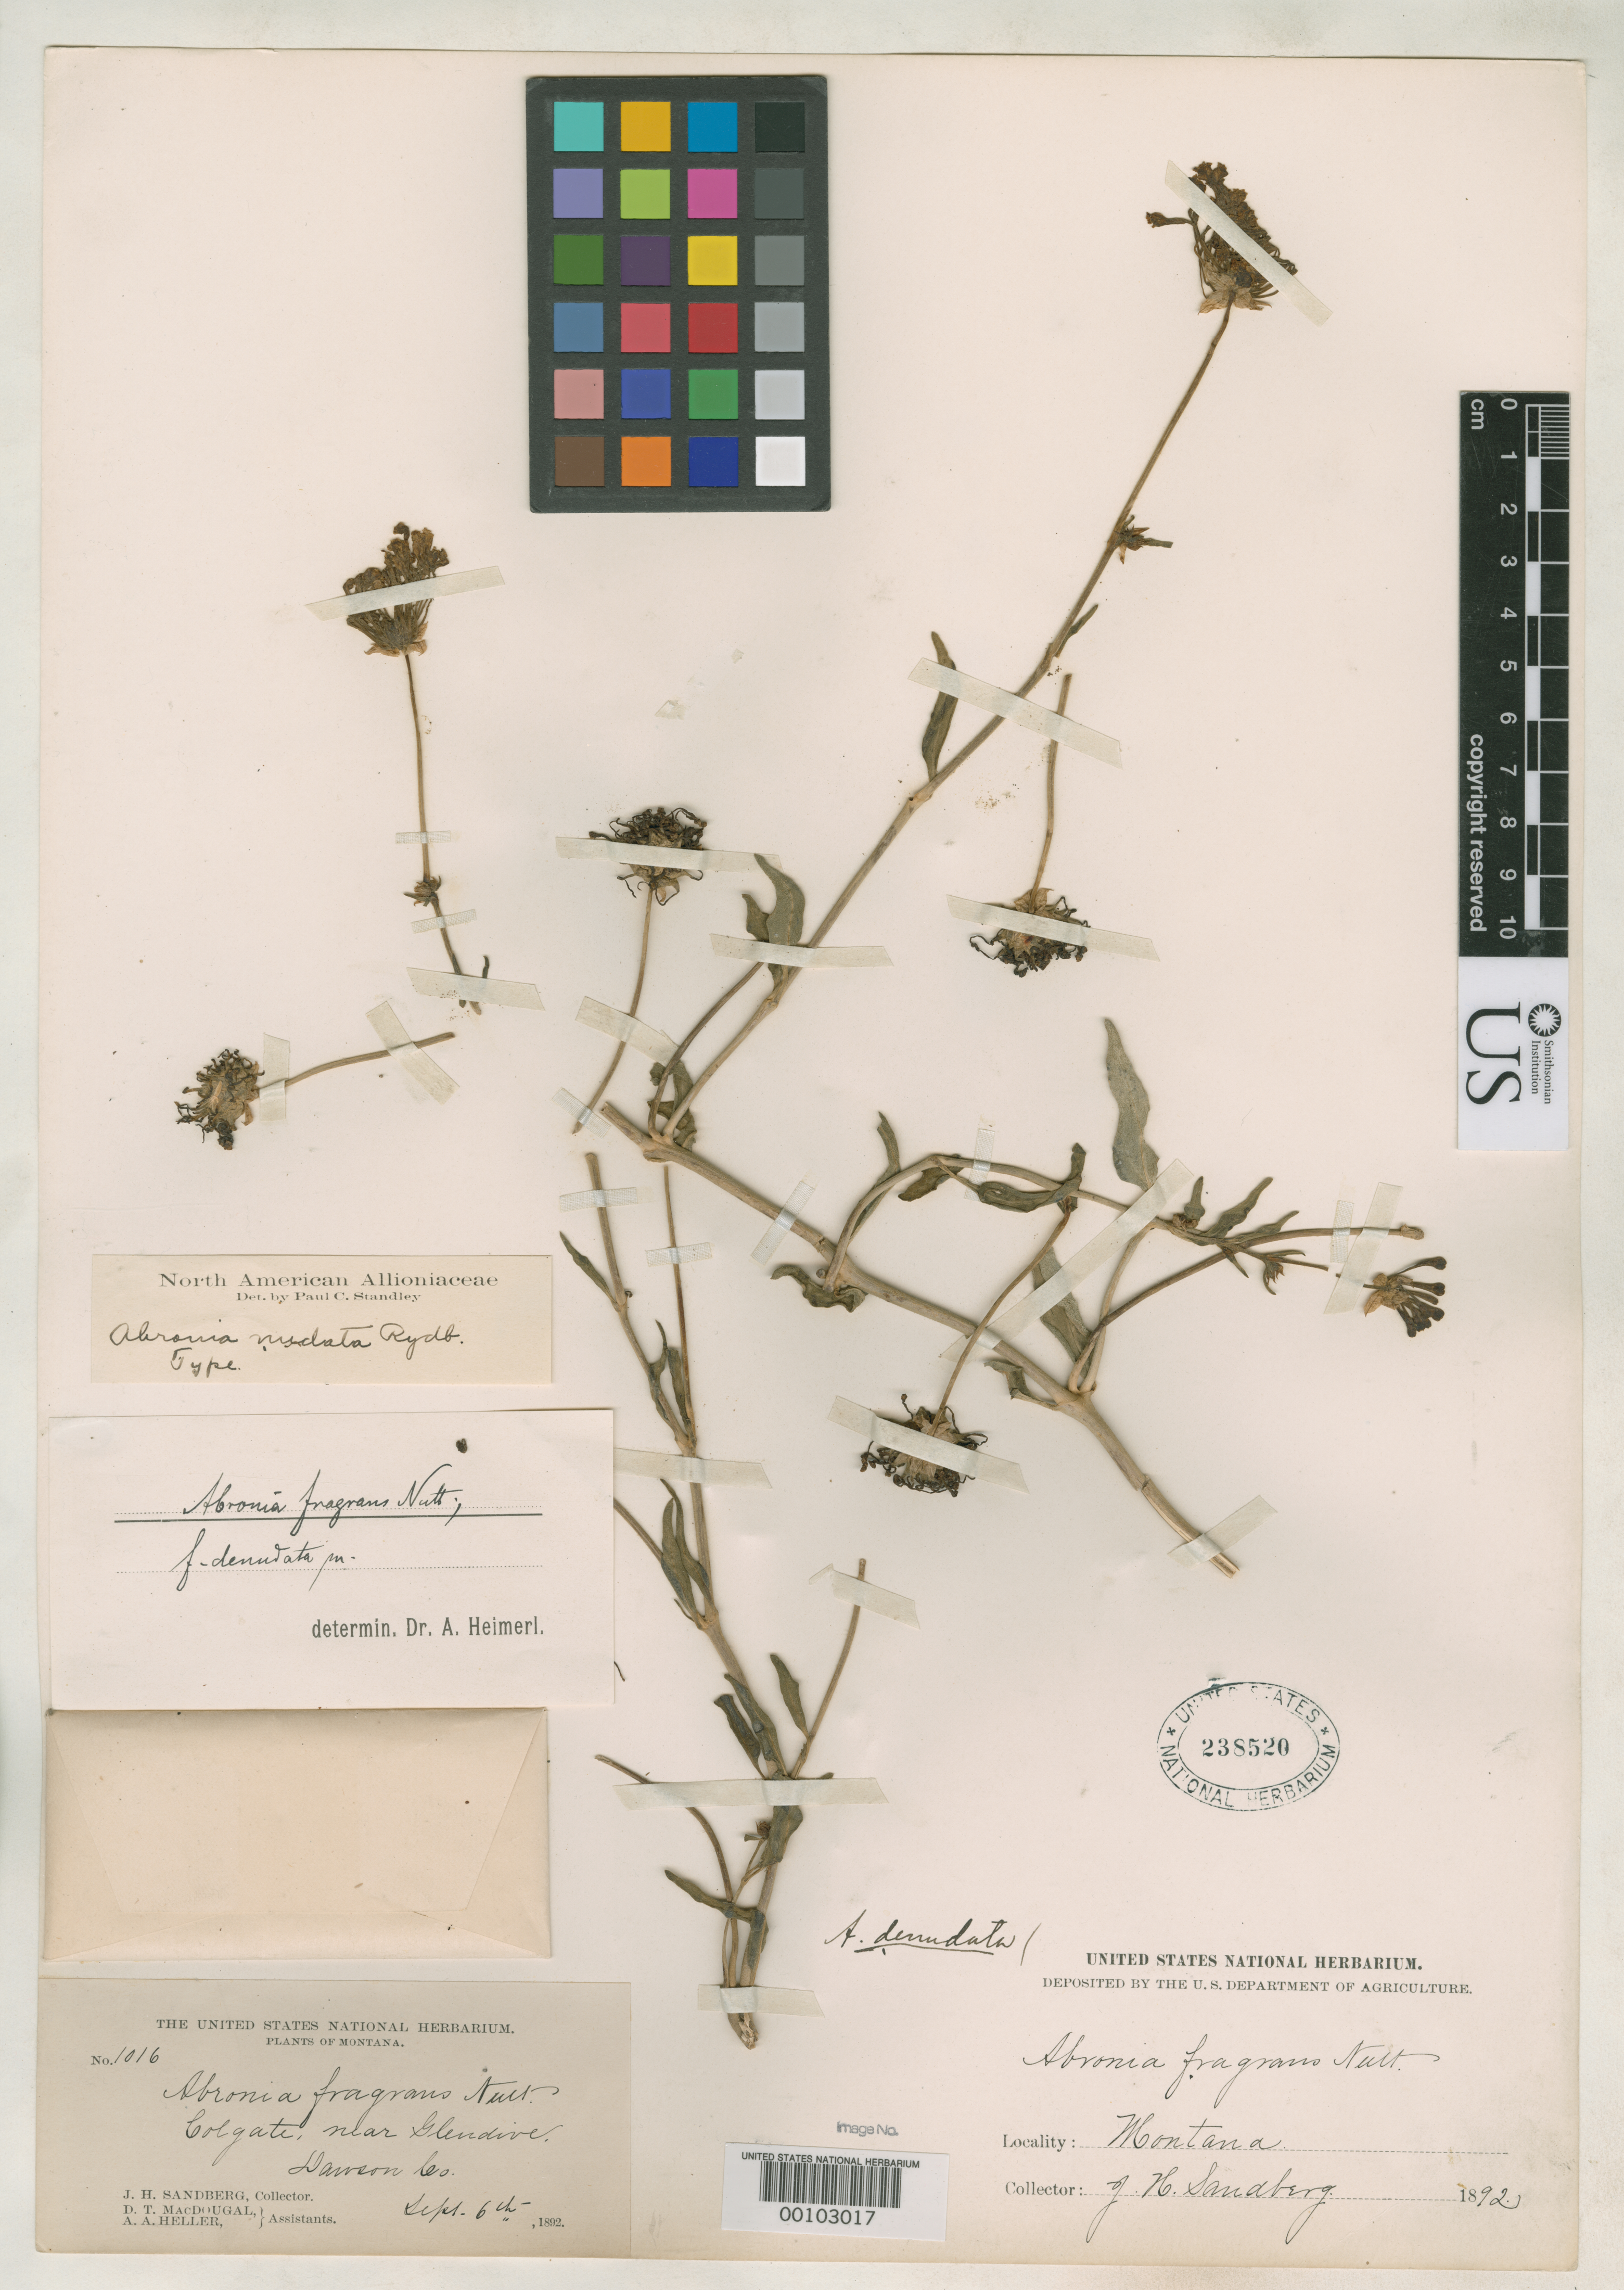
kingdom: Plantae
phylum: Tracheophyta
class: Magnoliopsida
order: Caryophyllales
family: Nyctaginaceae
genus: Abronia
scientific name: Abronia nudata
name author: Rydb.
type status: Isotype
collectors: J. H. Sandberg, D. T. MacDougal & A. A. Heller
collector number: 1016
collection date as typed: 06 Sep 1892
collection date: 1892-09-06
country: United States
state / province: Montana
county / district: Dawson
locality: Colgate, near Glendive.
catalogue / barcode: US 238520